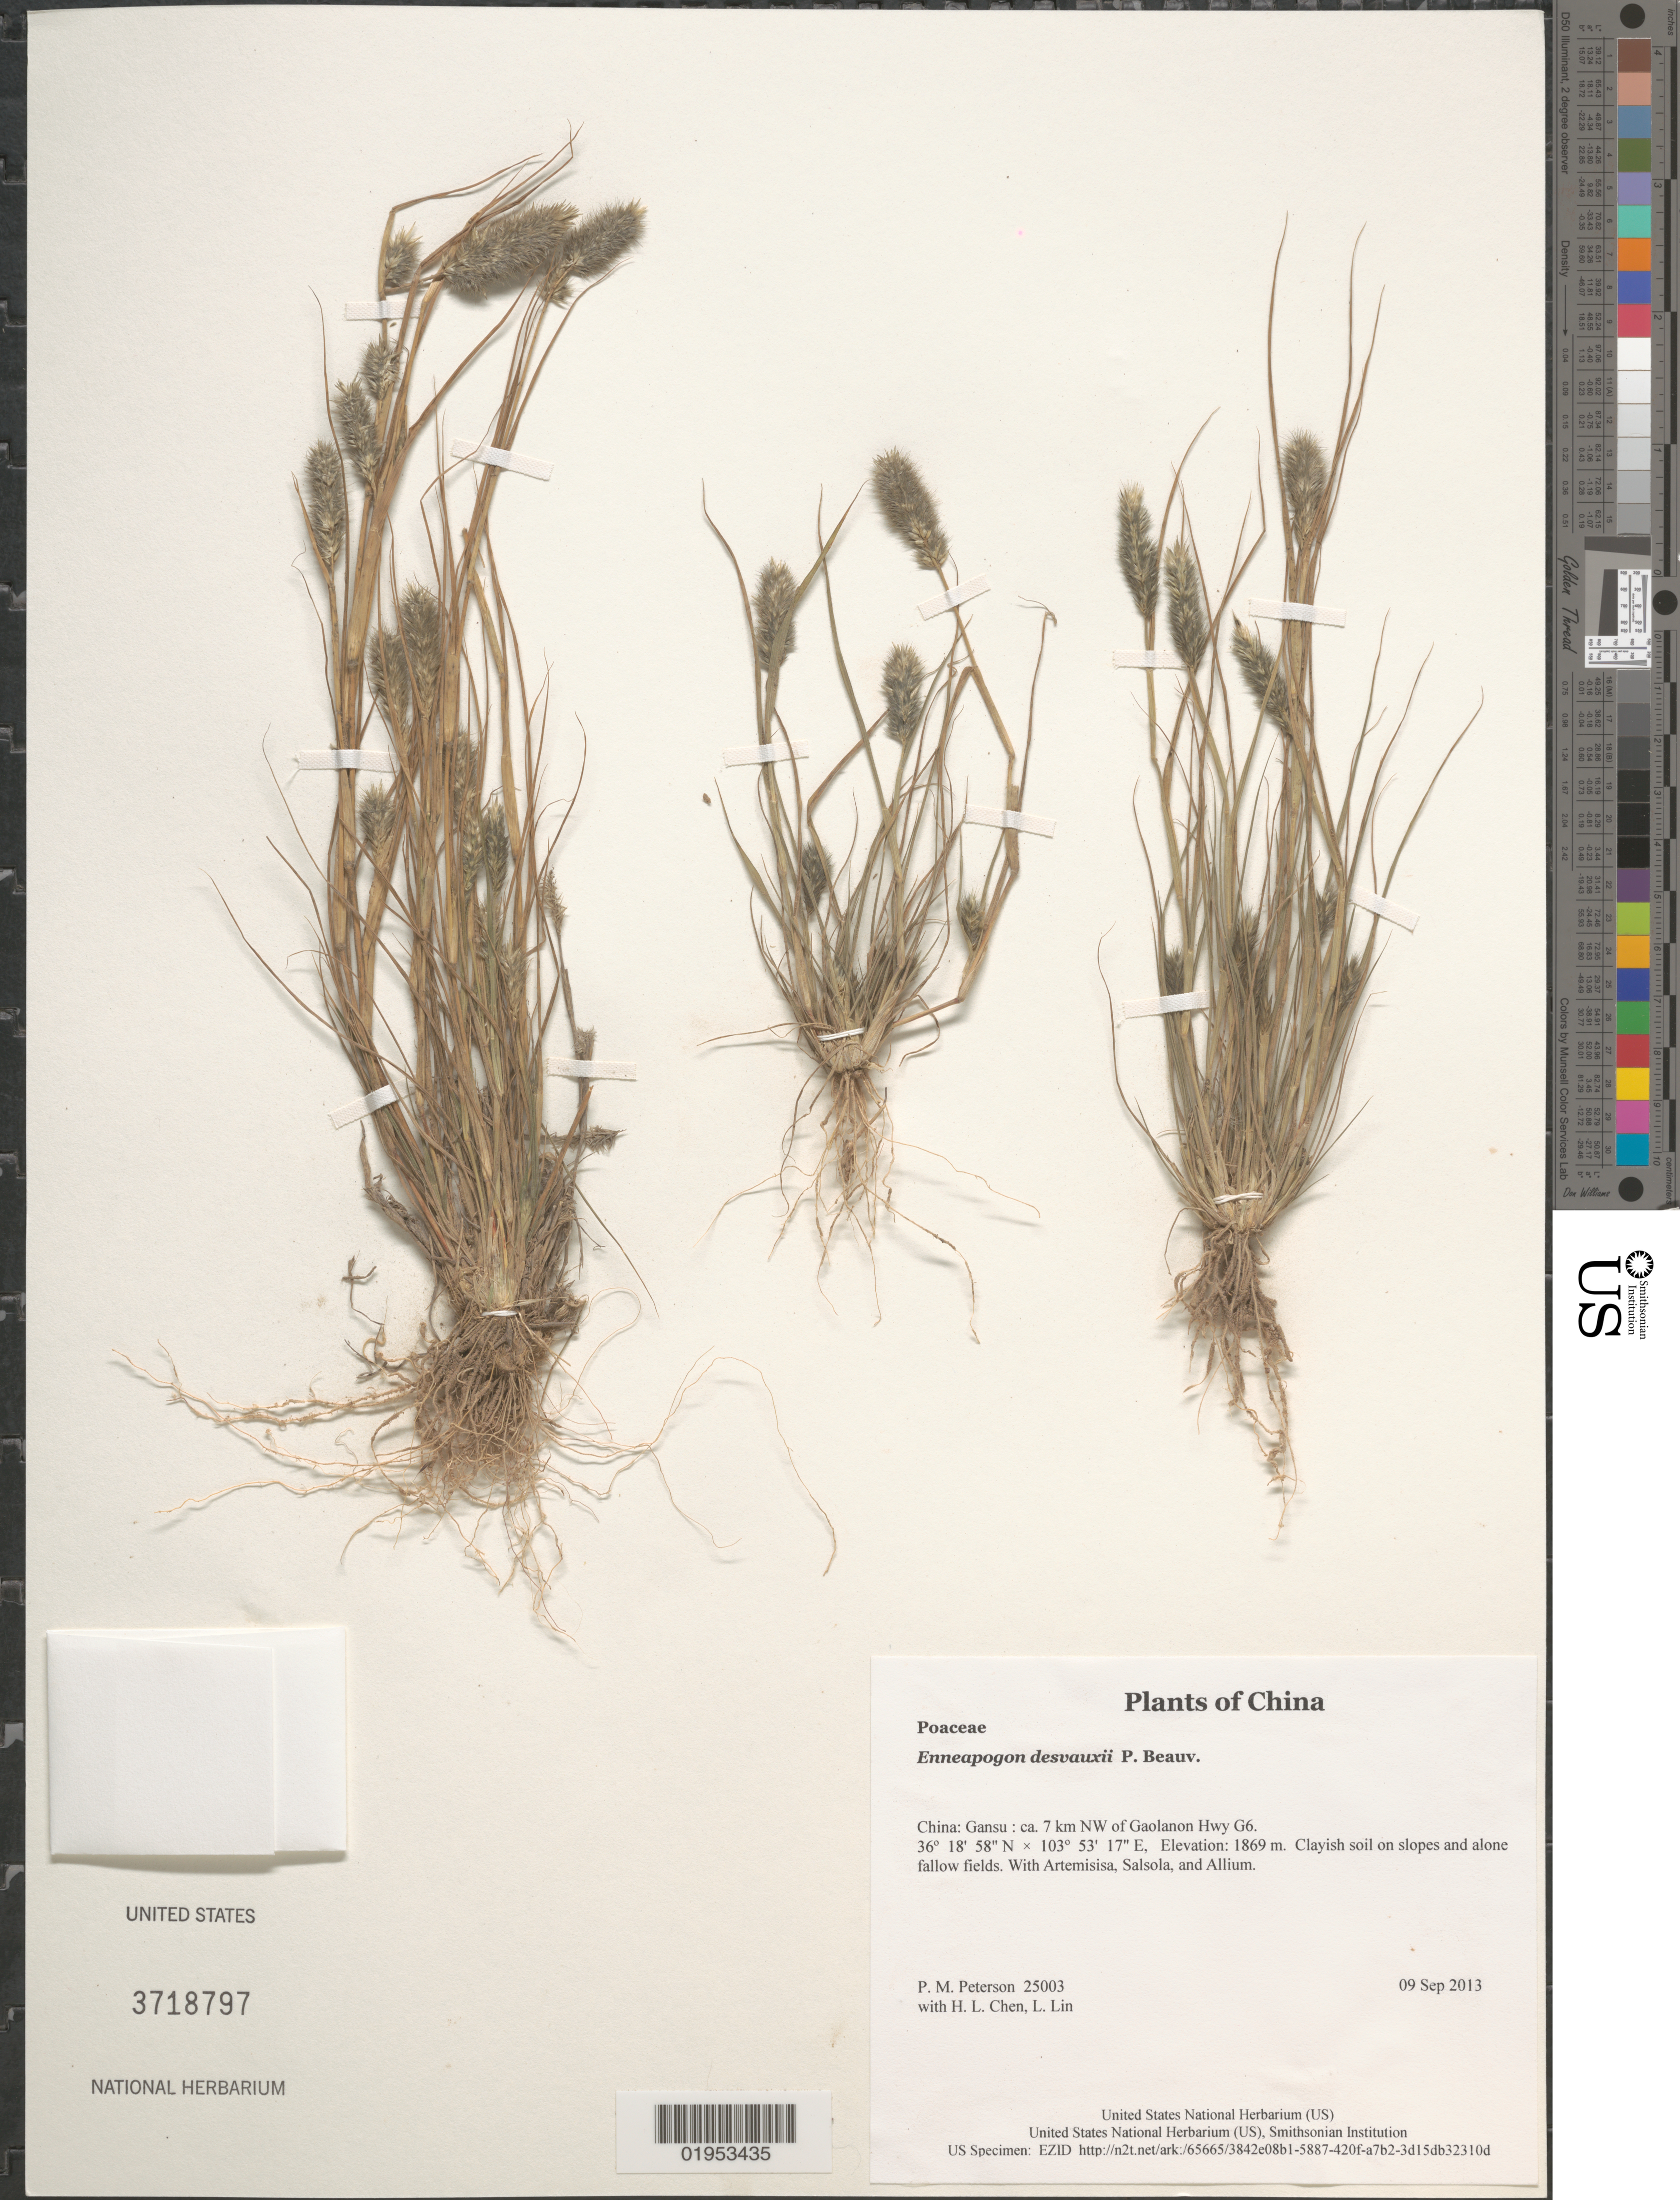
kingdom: Plantae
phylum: Tracheophyta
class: Liliopsida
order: Poales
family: Poaceae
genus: Enneapogon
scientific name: Enneapogon desvauxii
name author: P. Beauv.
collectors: P. M. Peterson, H. L. Chen & L. Lin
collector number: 25003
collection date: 2013-09-09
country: China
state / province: Gansu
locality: ca. 7 km NW of Gaolanon Hwy G6.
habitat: Clayish soil on slopes and alone fallow fields.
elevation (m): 1869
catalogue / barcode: US 3718797